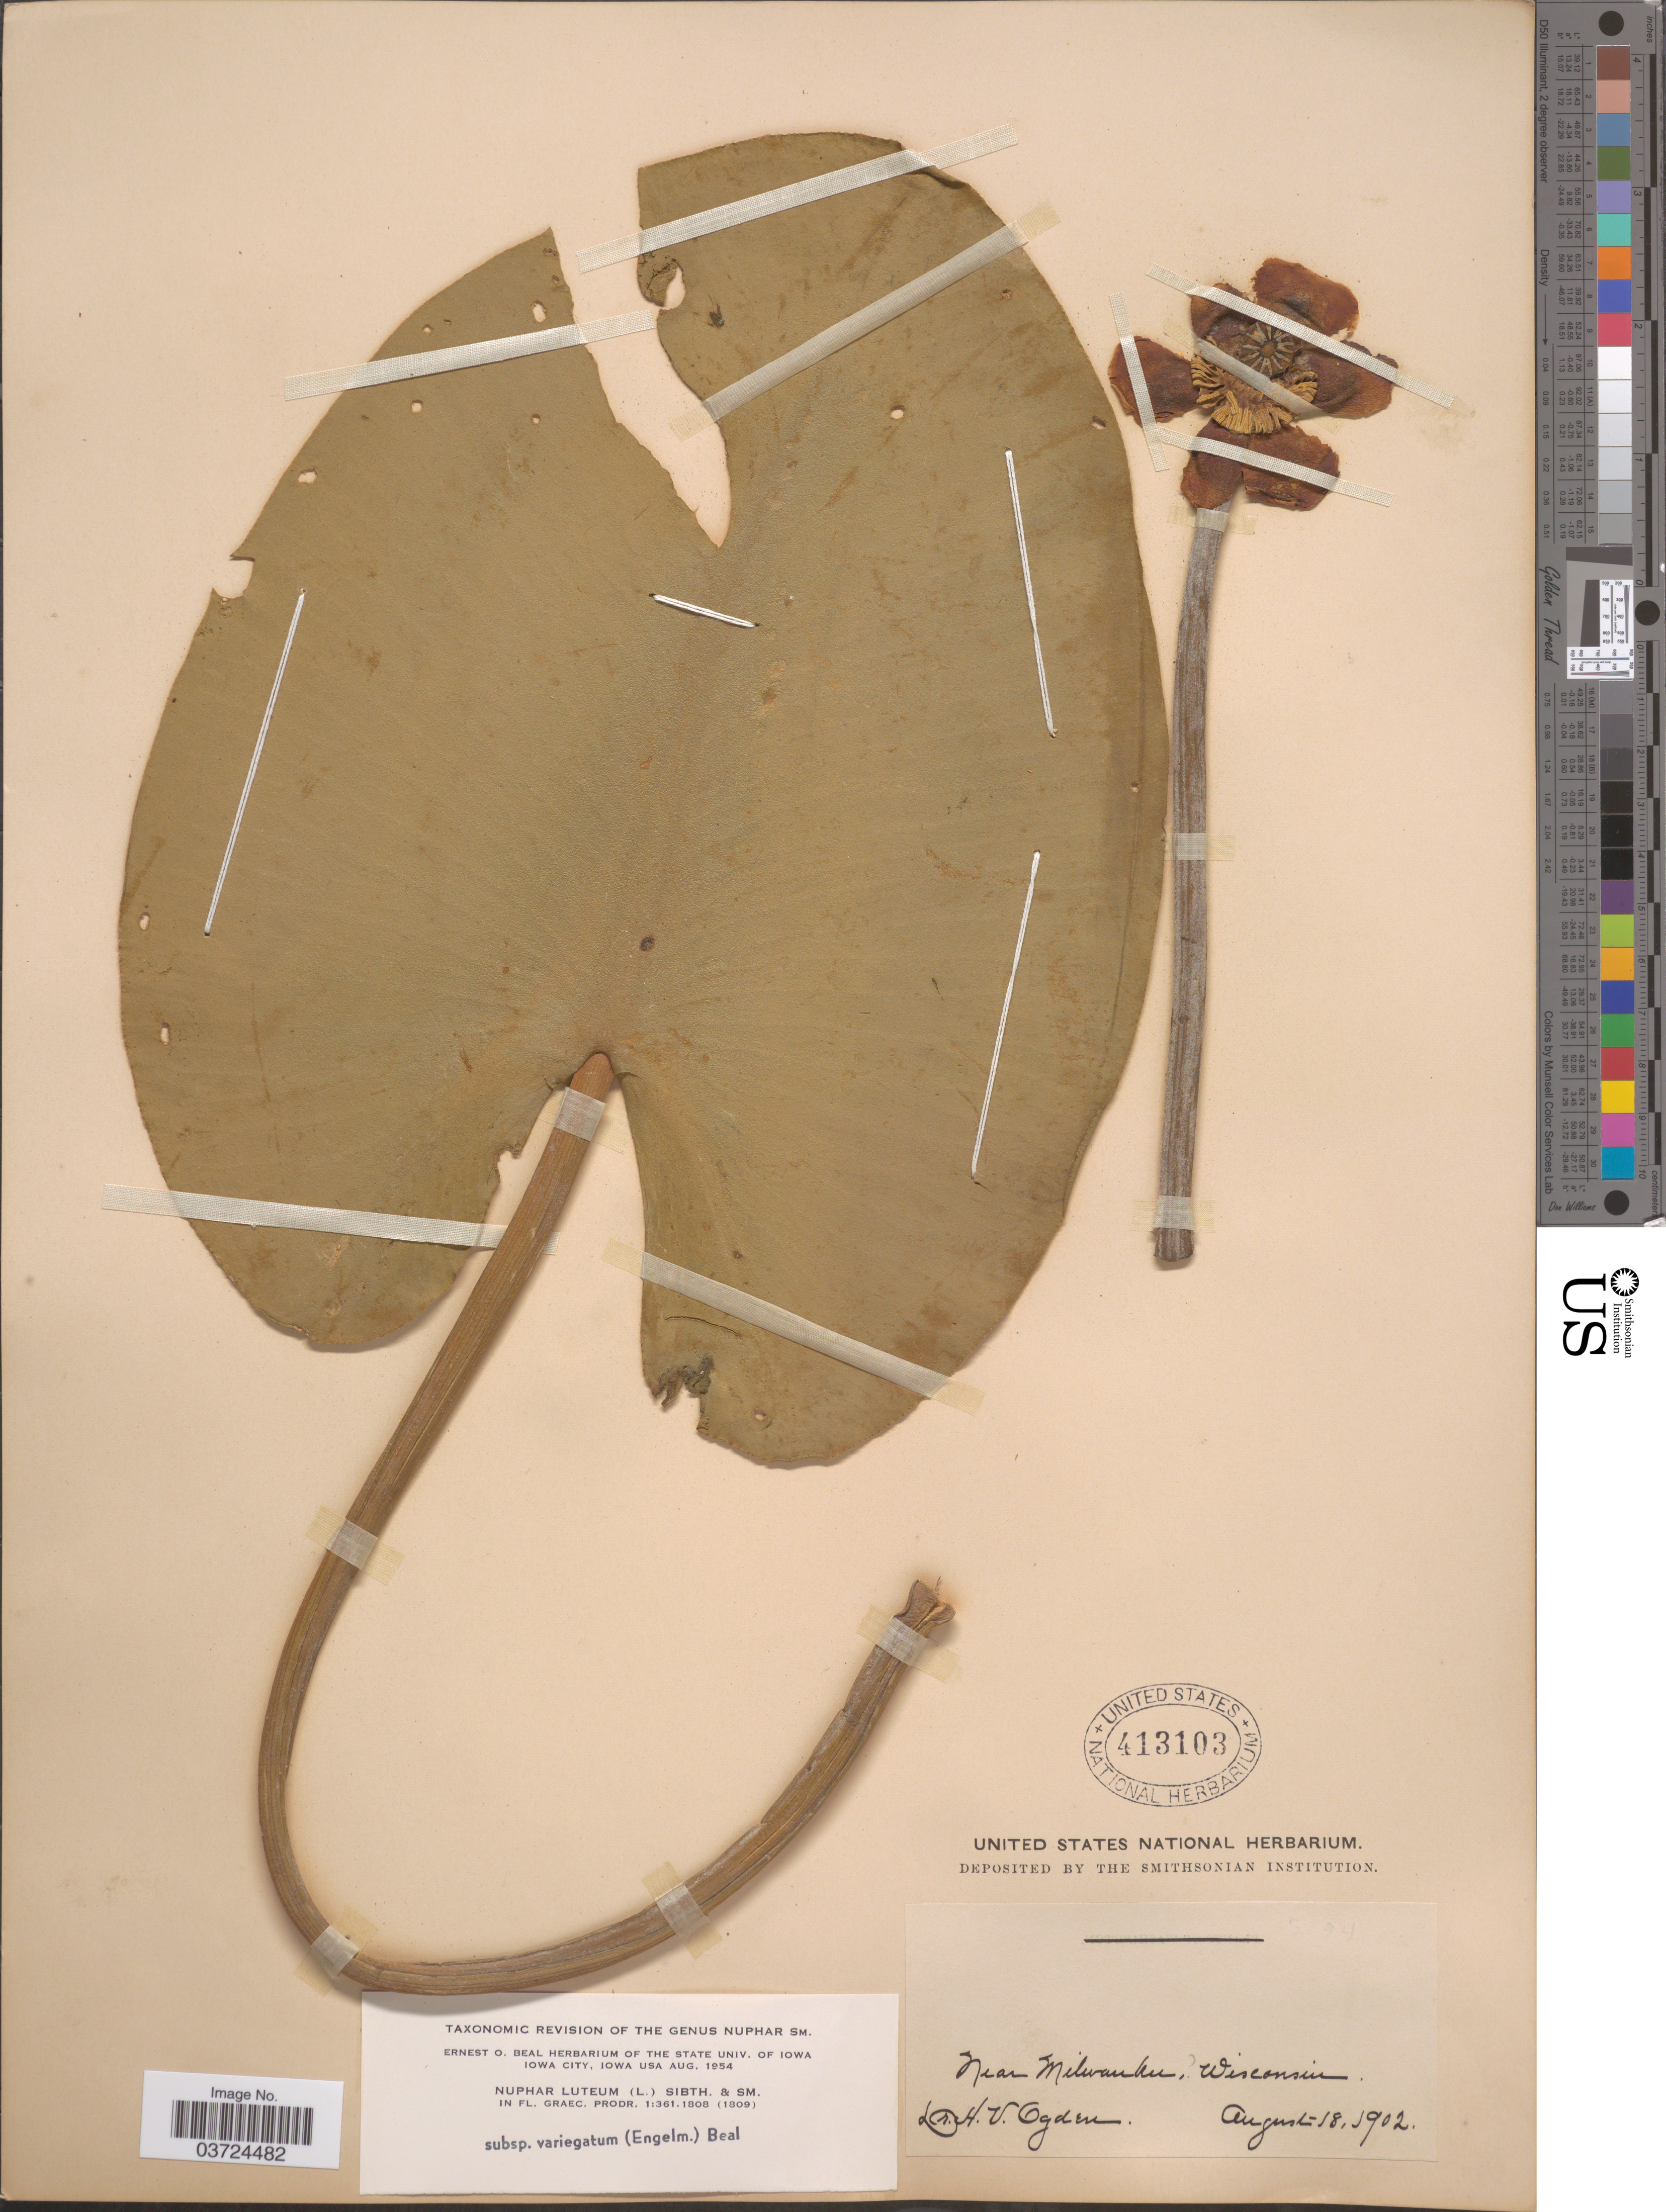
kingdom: Plantae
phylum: Tracheophyta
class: Magnoliopsida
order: Nymphaeales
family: Nymphaeaceae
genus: Nuphar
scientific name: Nuphar lutea subsp. variegata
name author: (Engelm. ex Durand) E.O. Beal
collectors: H. Ogden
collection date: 1902-08-18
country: United States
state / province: Wisconsin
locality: Near Milwaukee.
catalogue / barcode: US 413103